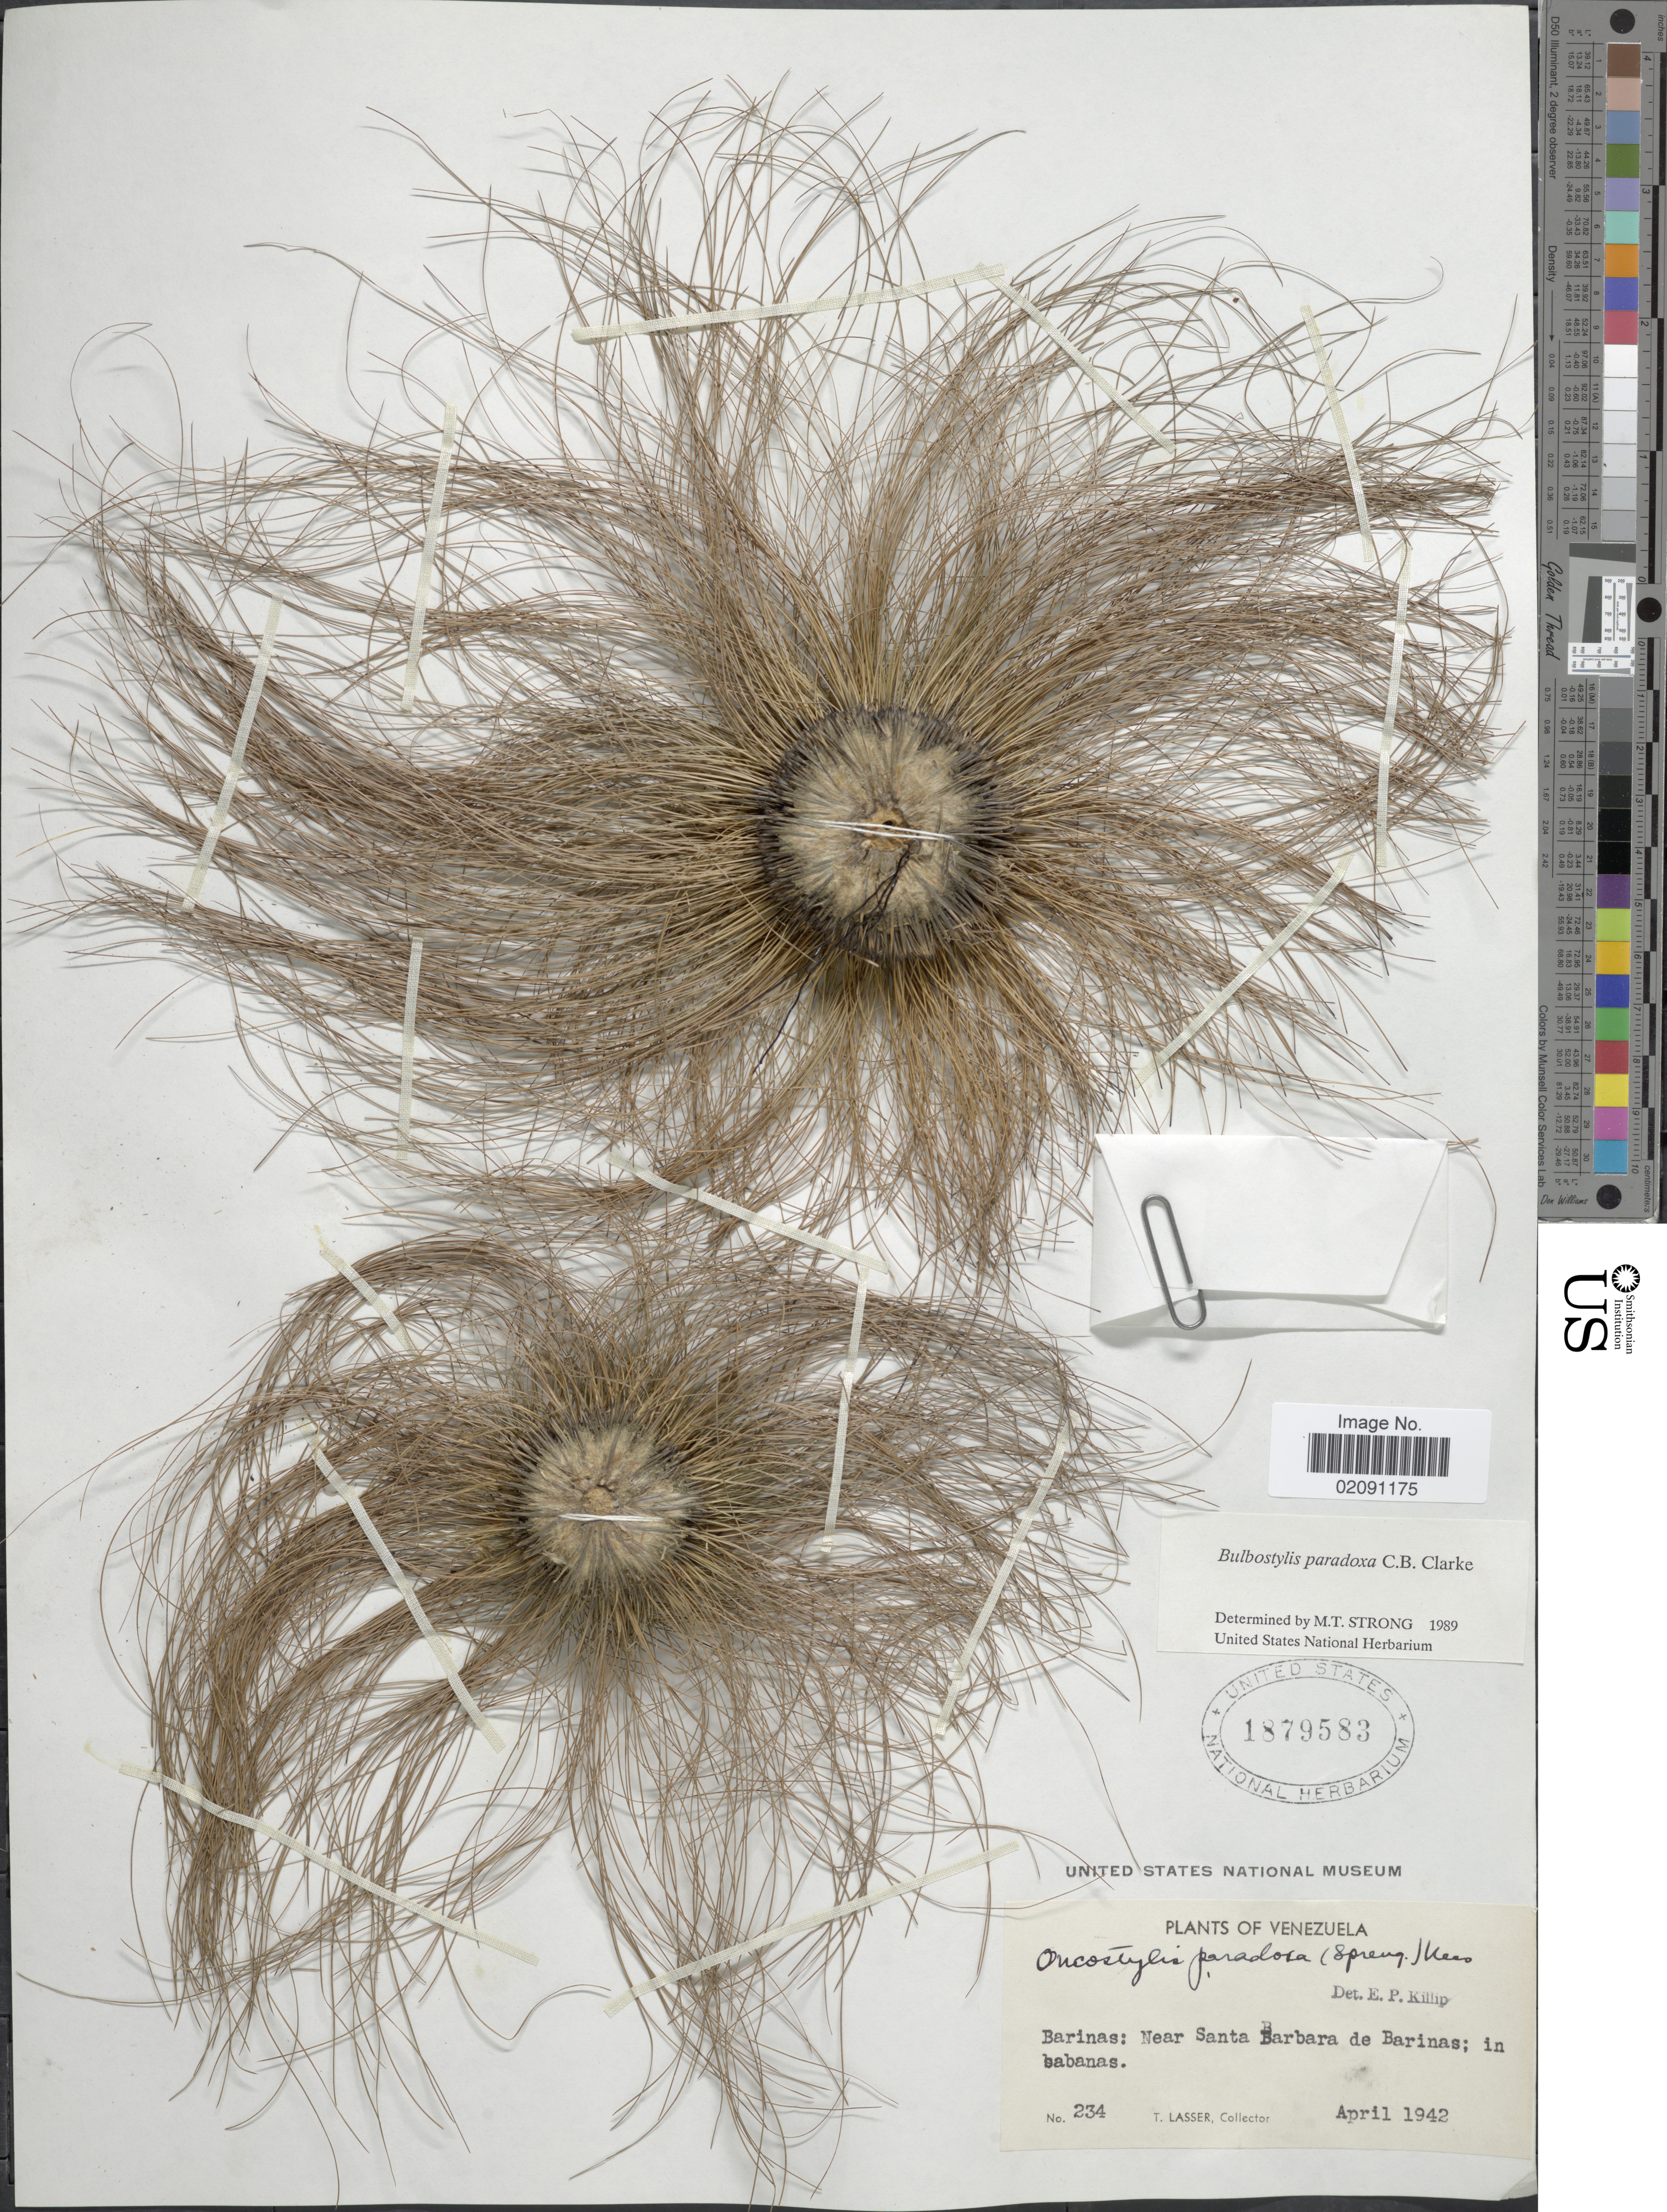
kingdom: Plantae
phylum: Tracheophyta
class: Liliopsida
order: Poales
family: Cyperaceae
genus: Bulbostylis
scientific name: Bulbostylis paradoxa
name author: (Spreng.) Lindm.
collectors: T. Lasser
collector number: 234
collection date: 1942-04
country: Venezuela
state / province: Barinas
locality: Near Santa Barbara de Barinas; in sabanas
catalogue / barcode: US 1879583